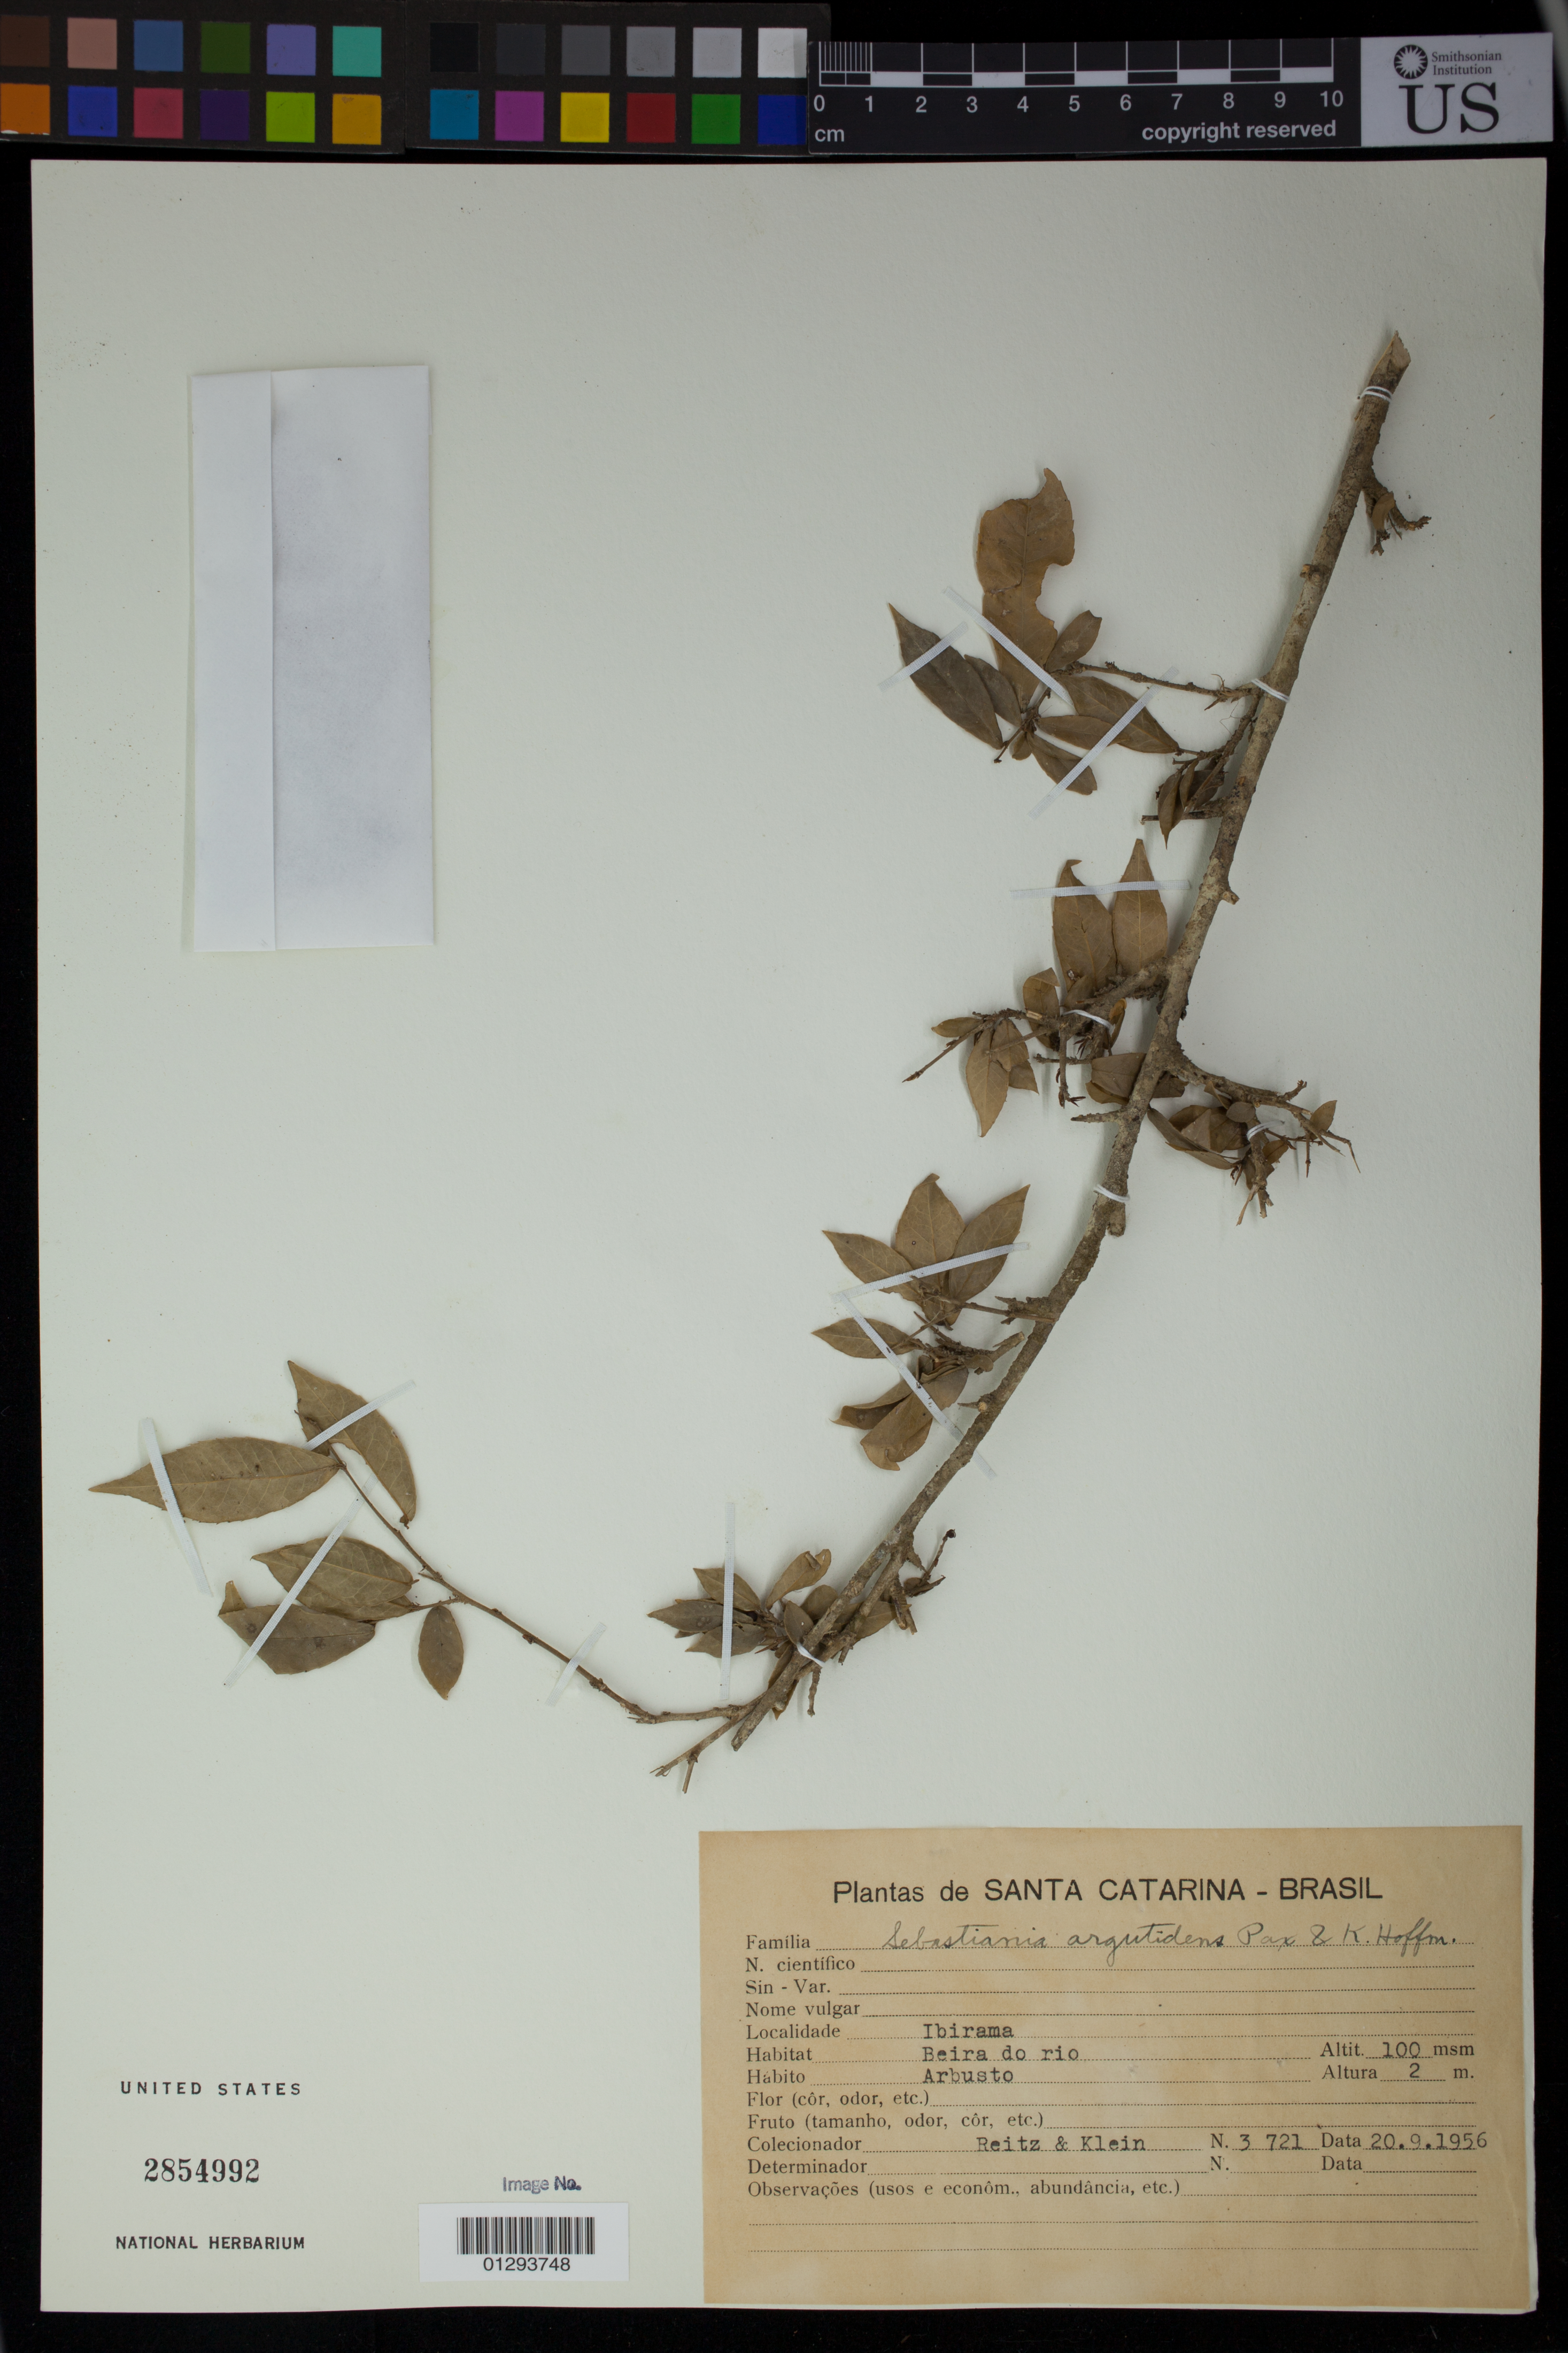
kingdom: Plantae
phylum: Tracheophyta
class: Magnoliopsida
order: Malpighiales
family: Euphorbiaceae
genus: Sebastiania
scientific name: Sebastiania argutidens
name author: Pax & K. Hoffm.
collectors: Klein, -- & R. Reitz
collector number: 3721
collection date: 1956-09-20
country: Brazil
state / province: Santa Catarina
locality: Ibirama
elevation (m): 100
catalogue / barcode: US 2854992